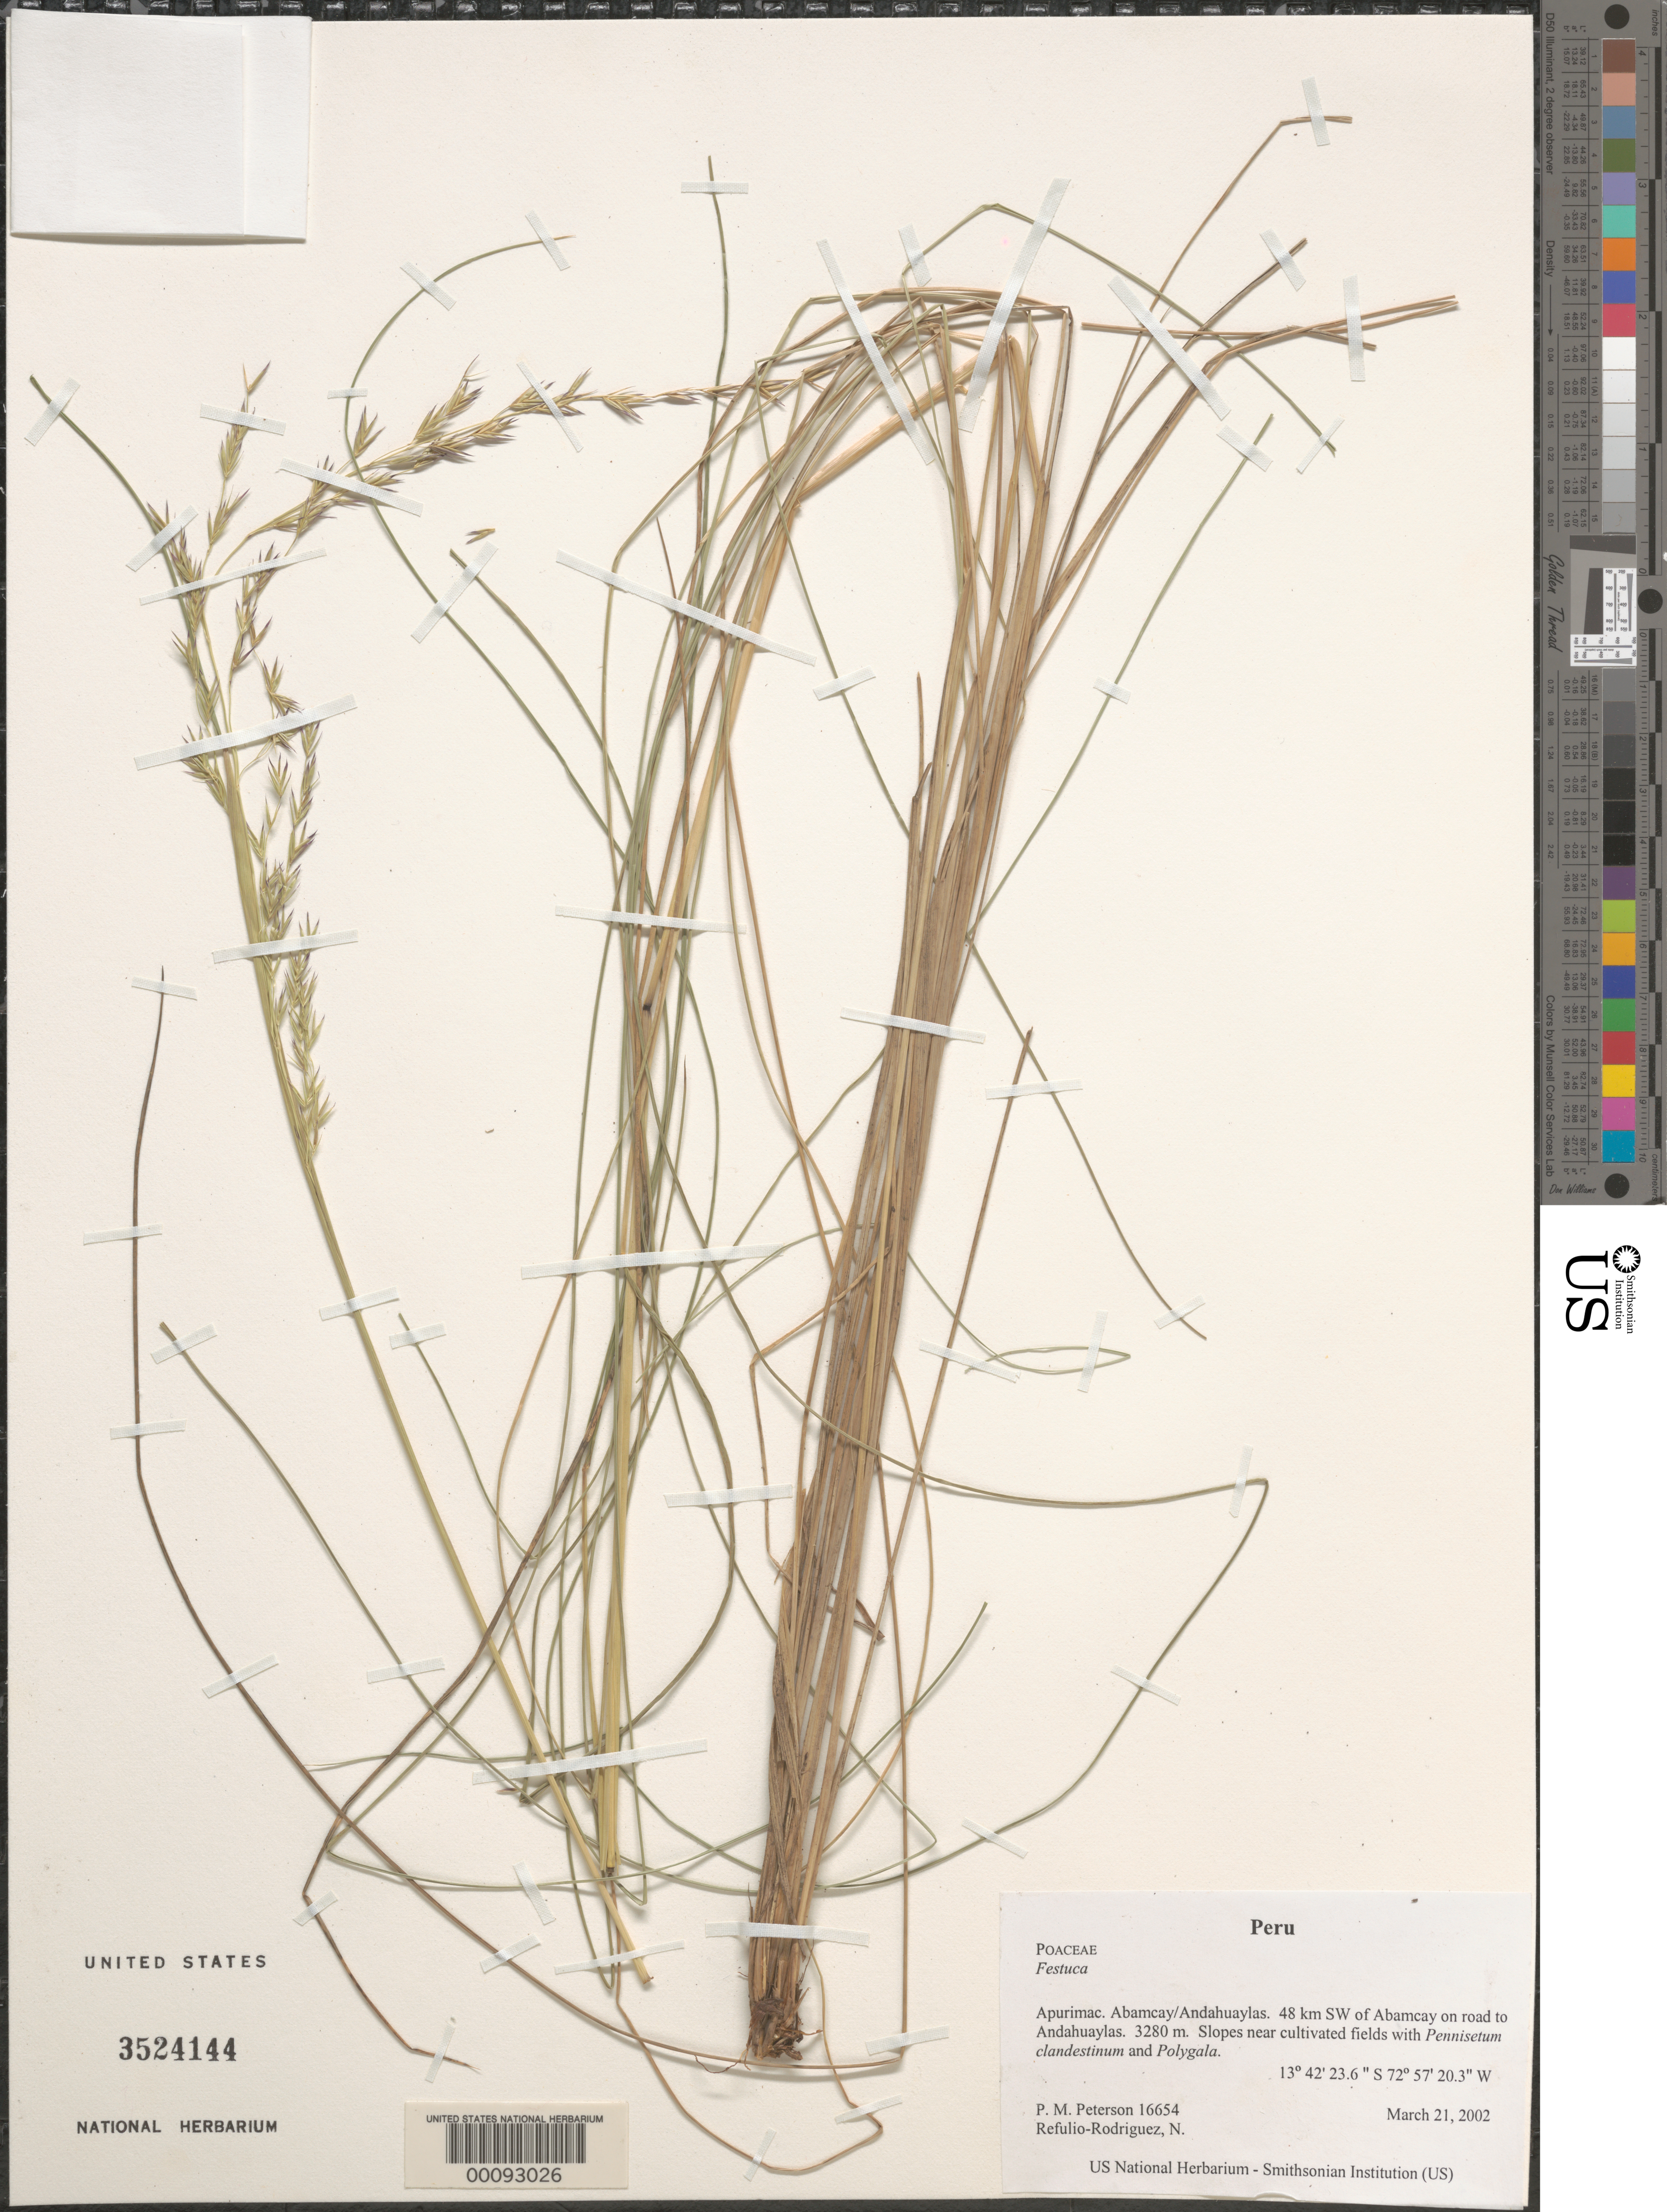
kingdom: Plantae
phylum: Tracheophyta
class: Liliopsida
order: Poales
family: Poaceae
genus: Festuca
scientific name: Festuca sp.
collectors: P. M. Peterson & N. Refulio-Rodríguez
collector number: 16654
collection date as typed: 21 Mar 2002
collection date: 2002-03-21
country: Peru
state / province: Apurímac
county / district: Abancay/Andahuaylas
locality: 48 km SW of Abancay on road to Andahuaylas.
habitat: Slopes near cultivated fields with ~Pennisetum clandestinum~ and ~Polygala~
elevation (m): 3280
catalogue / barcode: US 3524144